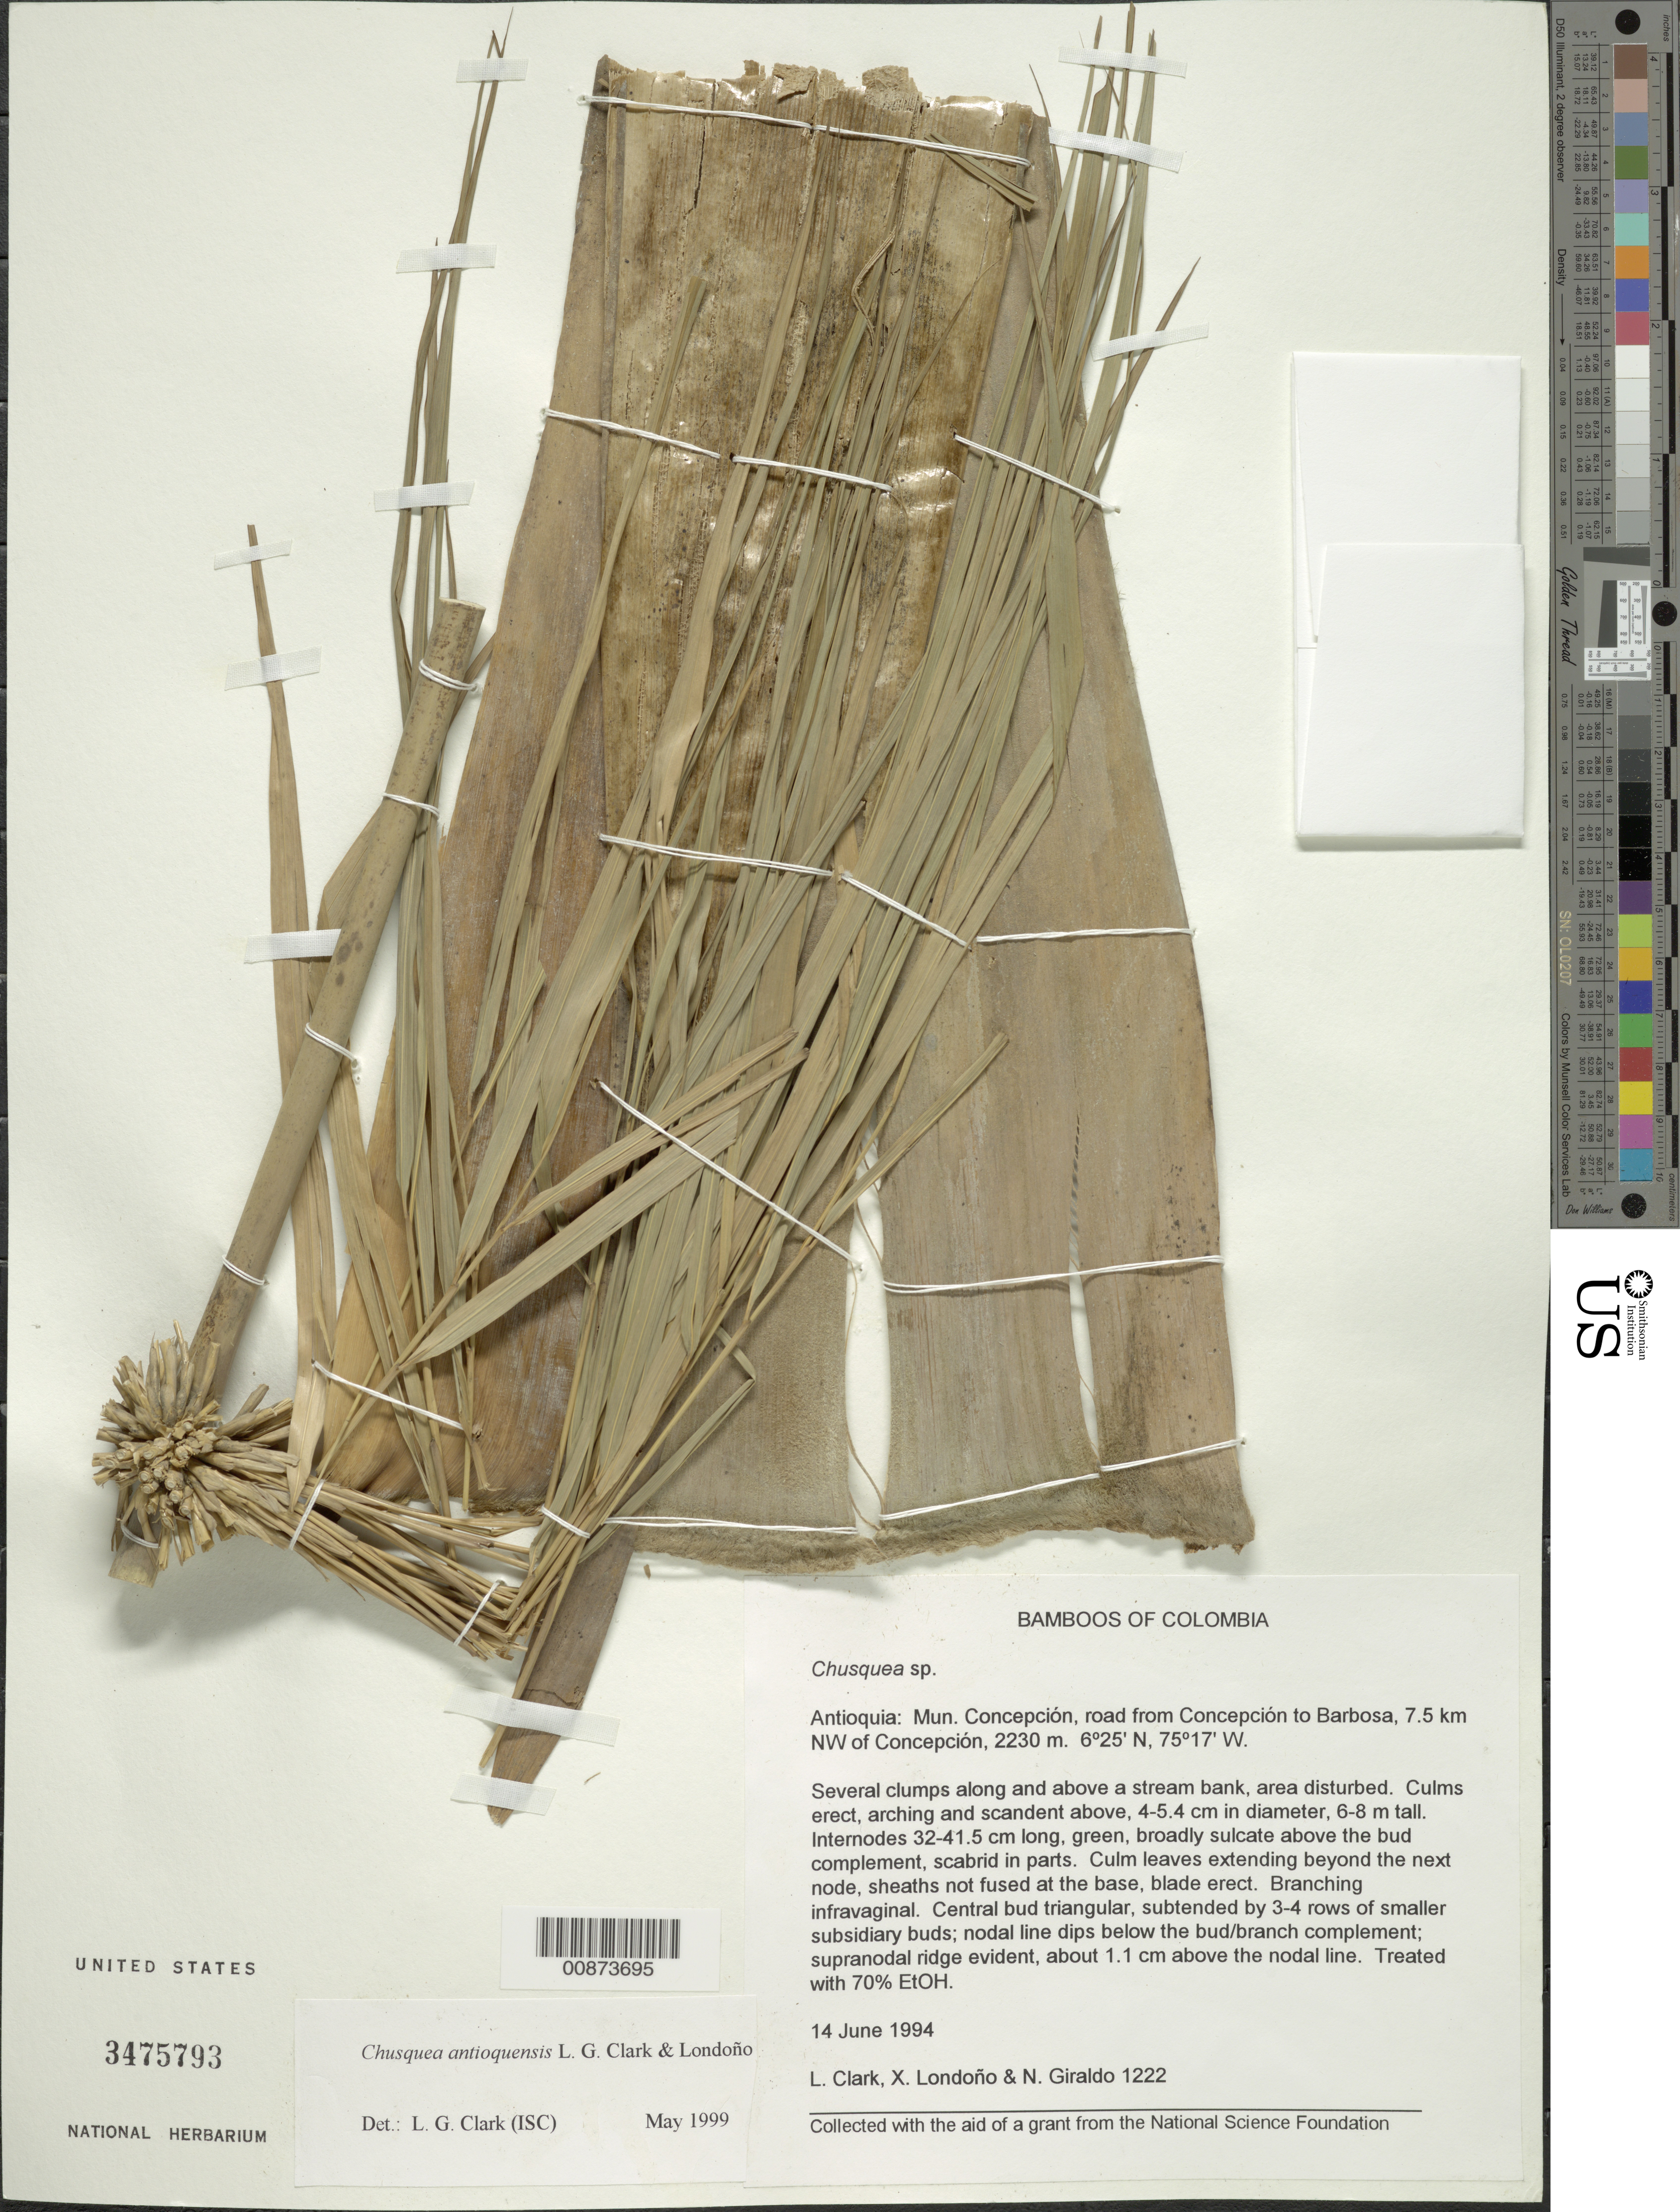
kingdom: Plantae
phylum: Tracheophyta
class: Liliopsida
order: Poales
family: Poaceae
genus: Chusquea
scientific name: Chusquea antioquensis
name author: L.G. Clark & Londoño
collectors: L. G. Clark, X. Londoño & N. Giraldo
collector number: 1222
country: Colombia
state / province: Antioquia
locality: NW of Concepcion, from Concepcion to BarBosa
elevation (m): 2230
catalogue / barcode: US 3475793